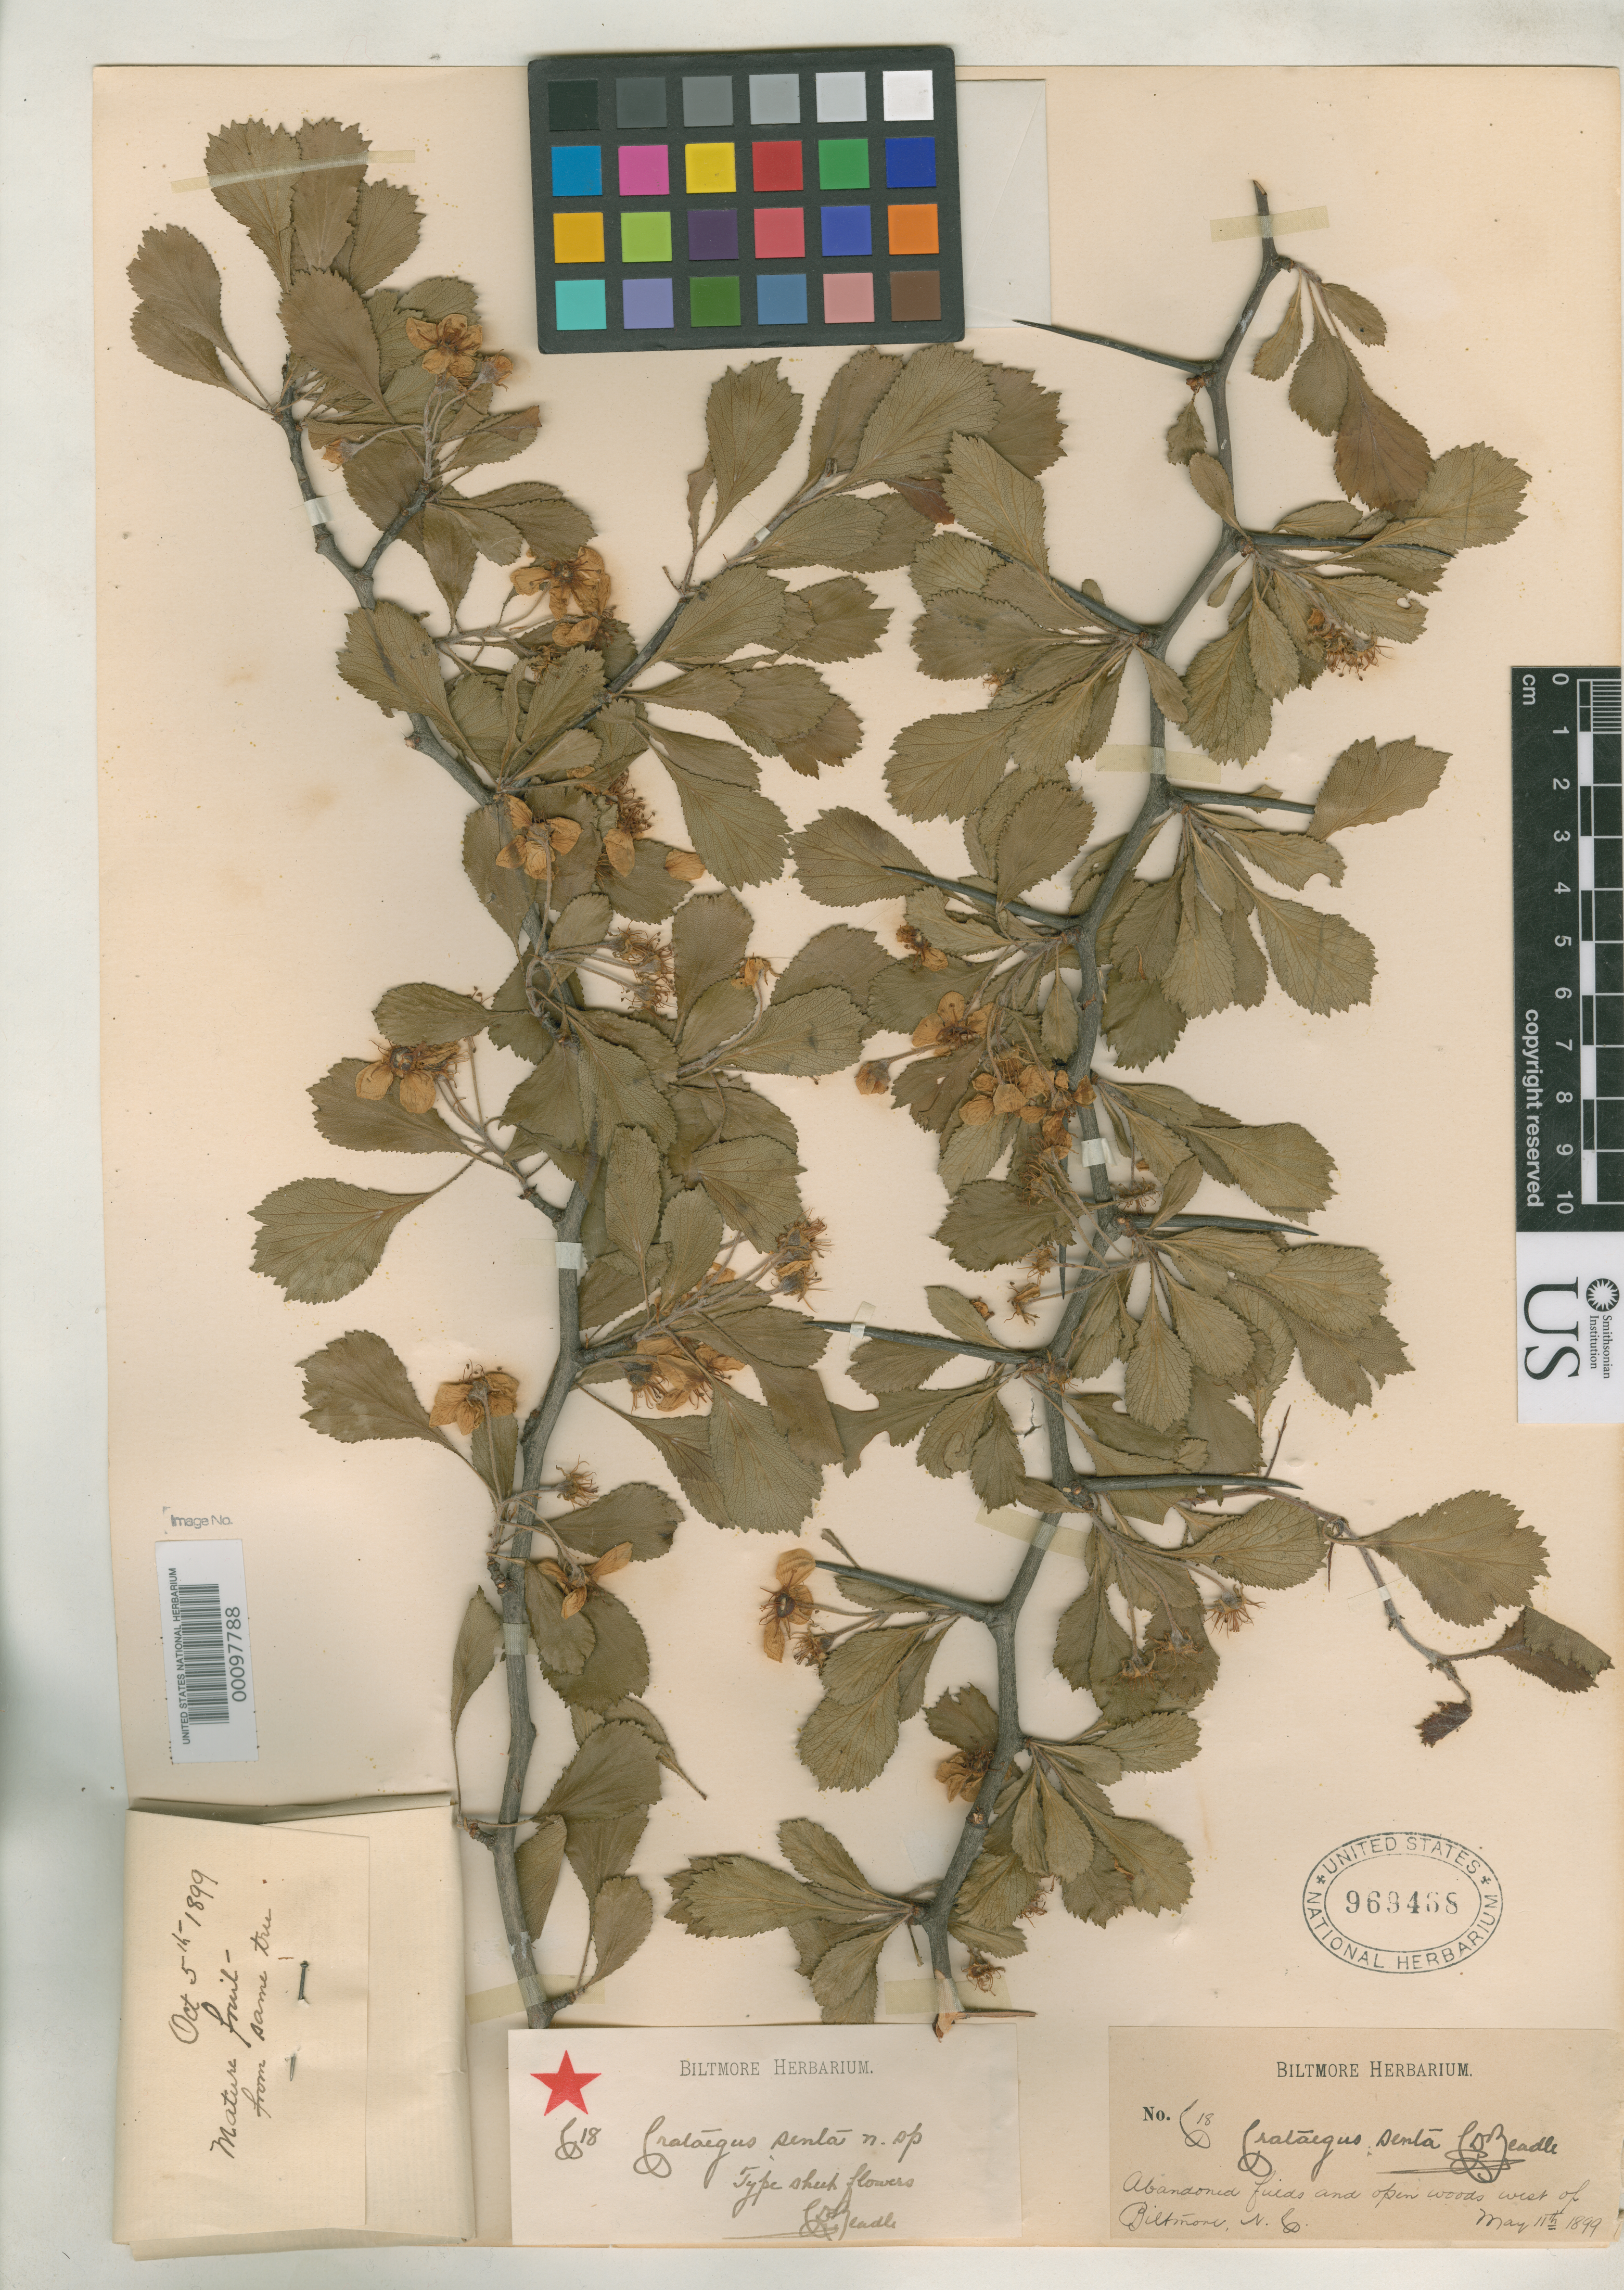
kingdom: Plantae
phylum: Tracheophyta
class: Magnoliopsida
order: Rosales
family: Rosaceae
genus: Crataegus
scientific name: Crataegus senta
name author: Beadle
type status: Syntype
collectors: ex herb. Biltmore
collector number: C 18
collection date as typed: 29 Jul 1899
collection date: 1899-07-29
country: United States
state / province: North Carolina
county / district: Buncombe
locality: West of Biltmore.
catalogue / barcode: US 969468